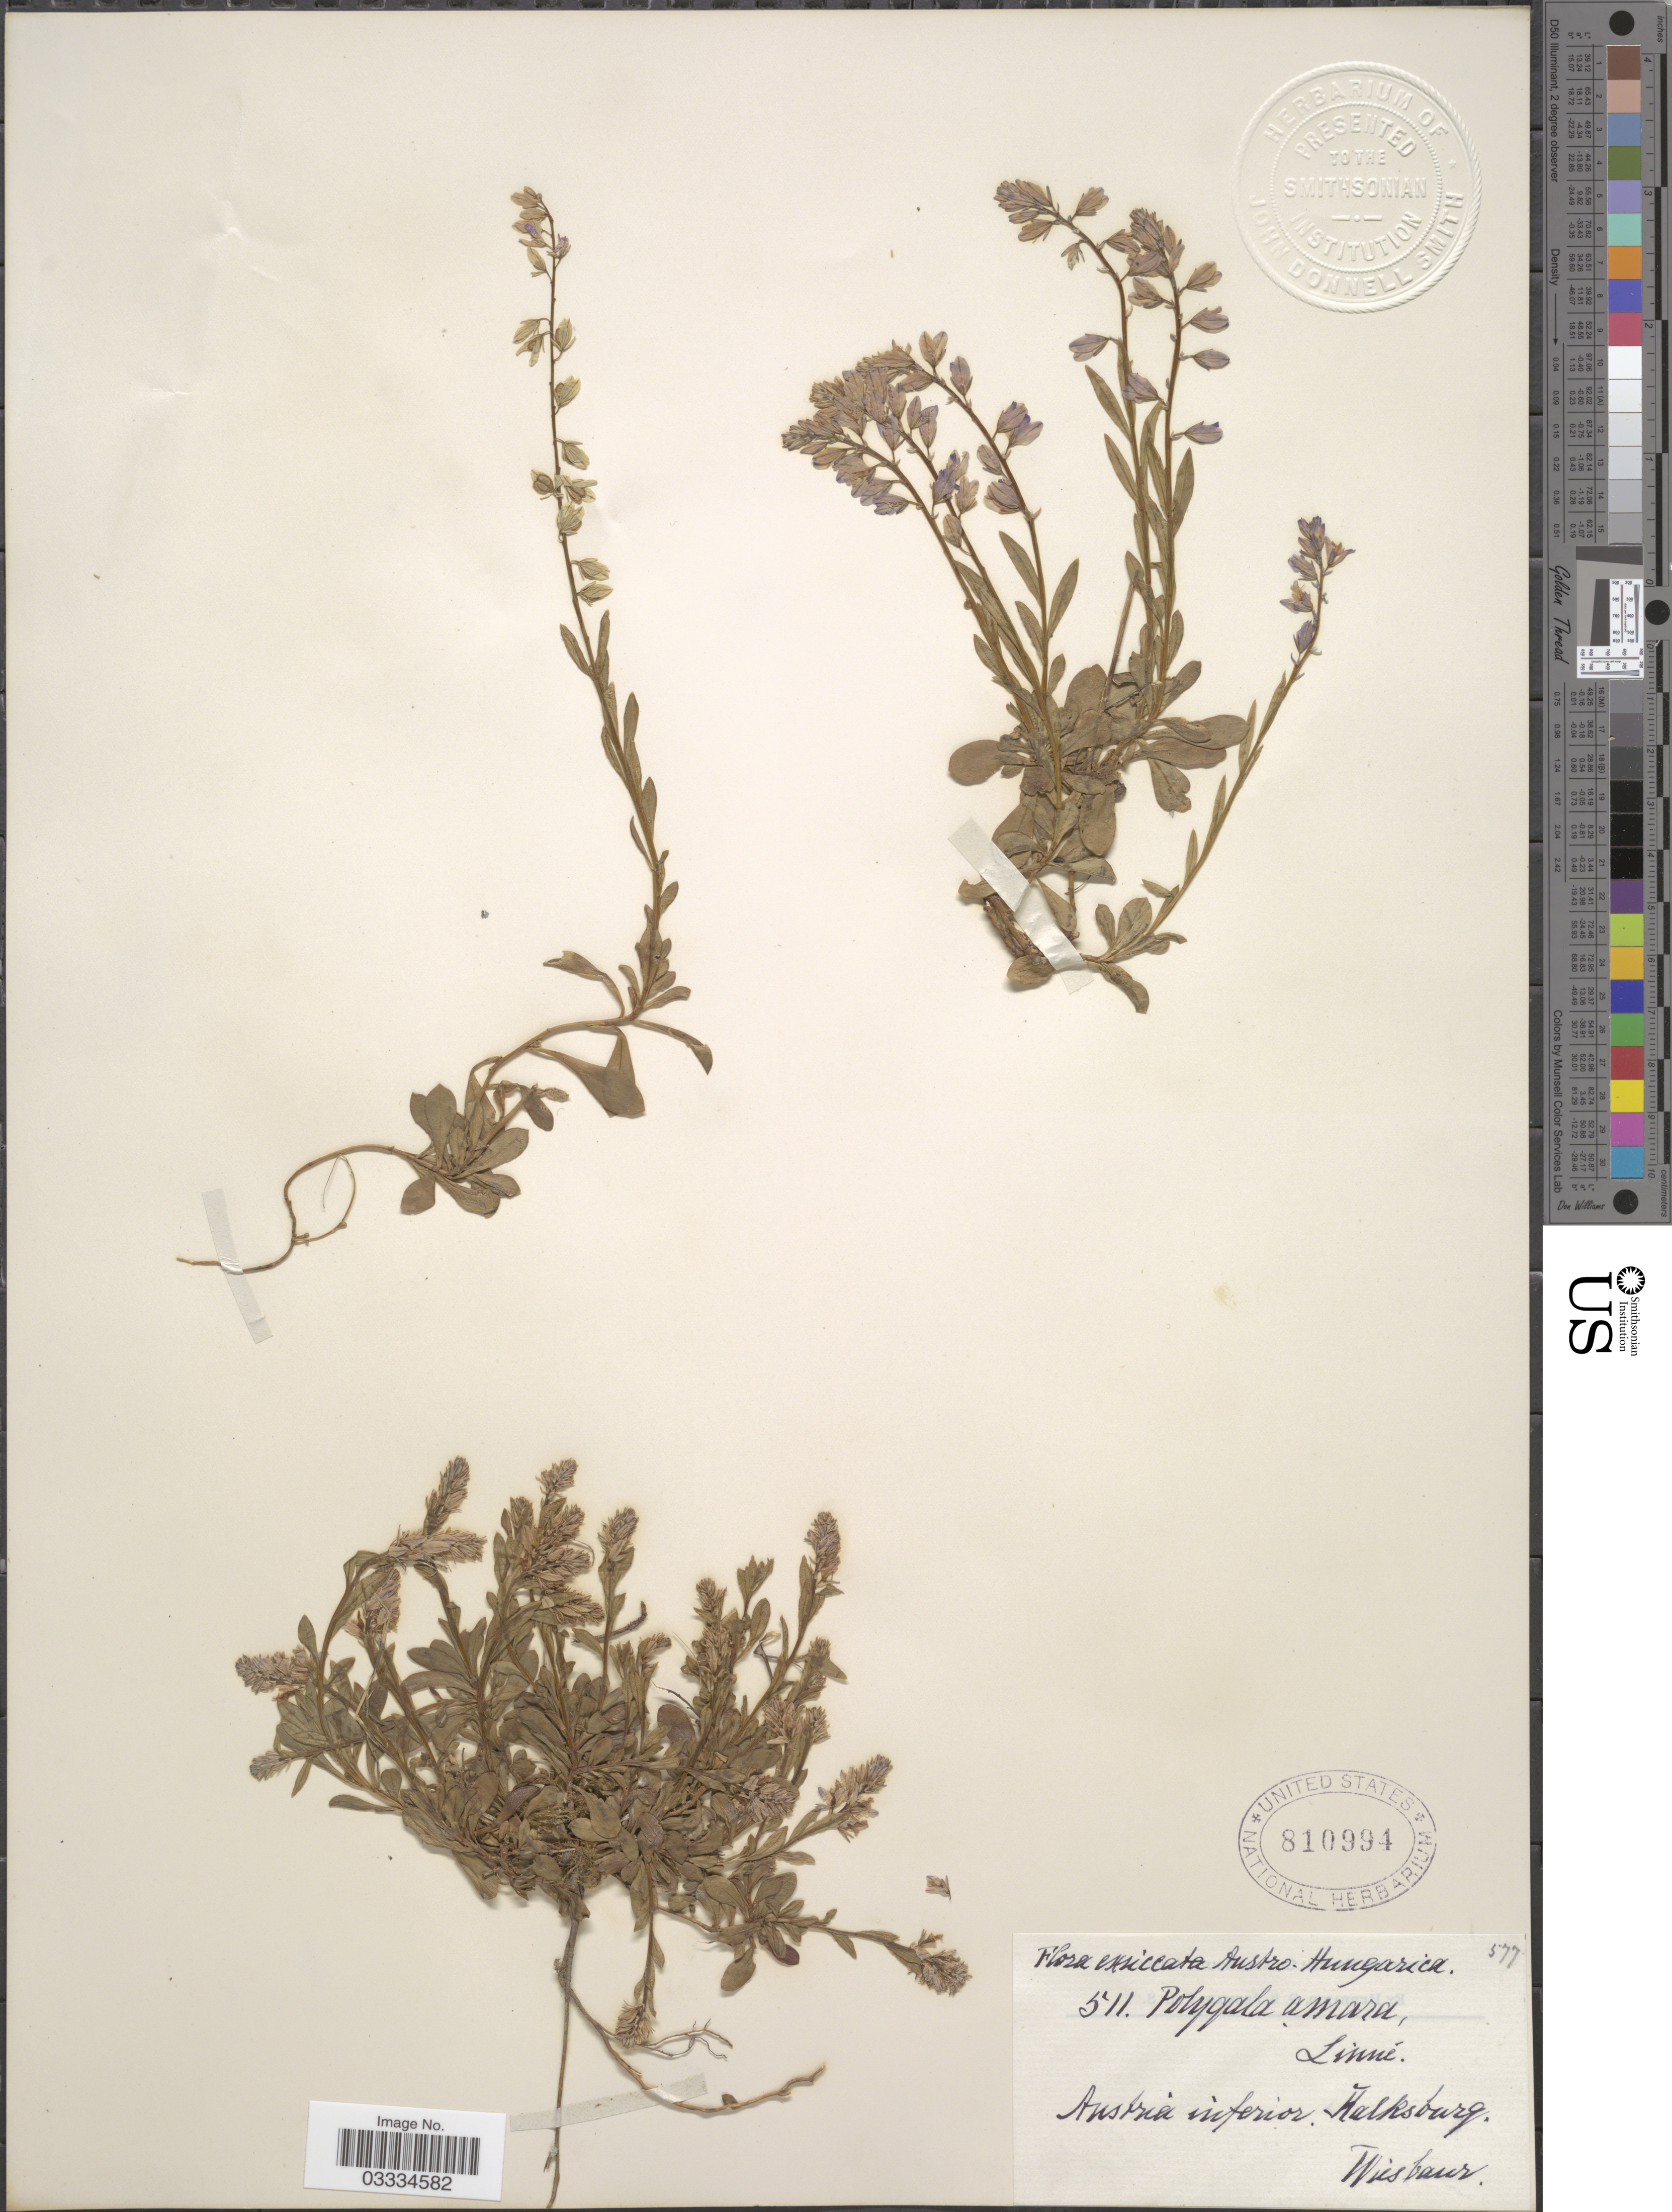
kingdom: Plantae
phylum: Tracheophyta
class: Magnoliopsida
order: Fabales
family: Polygalaceae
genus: Polygala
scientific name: Polygala amara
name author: L.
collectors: Wiesbaur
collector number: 511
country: Austria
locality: Austria inferior. Halksburg.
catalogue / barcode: US 810994